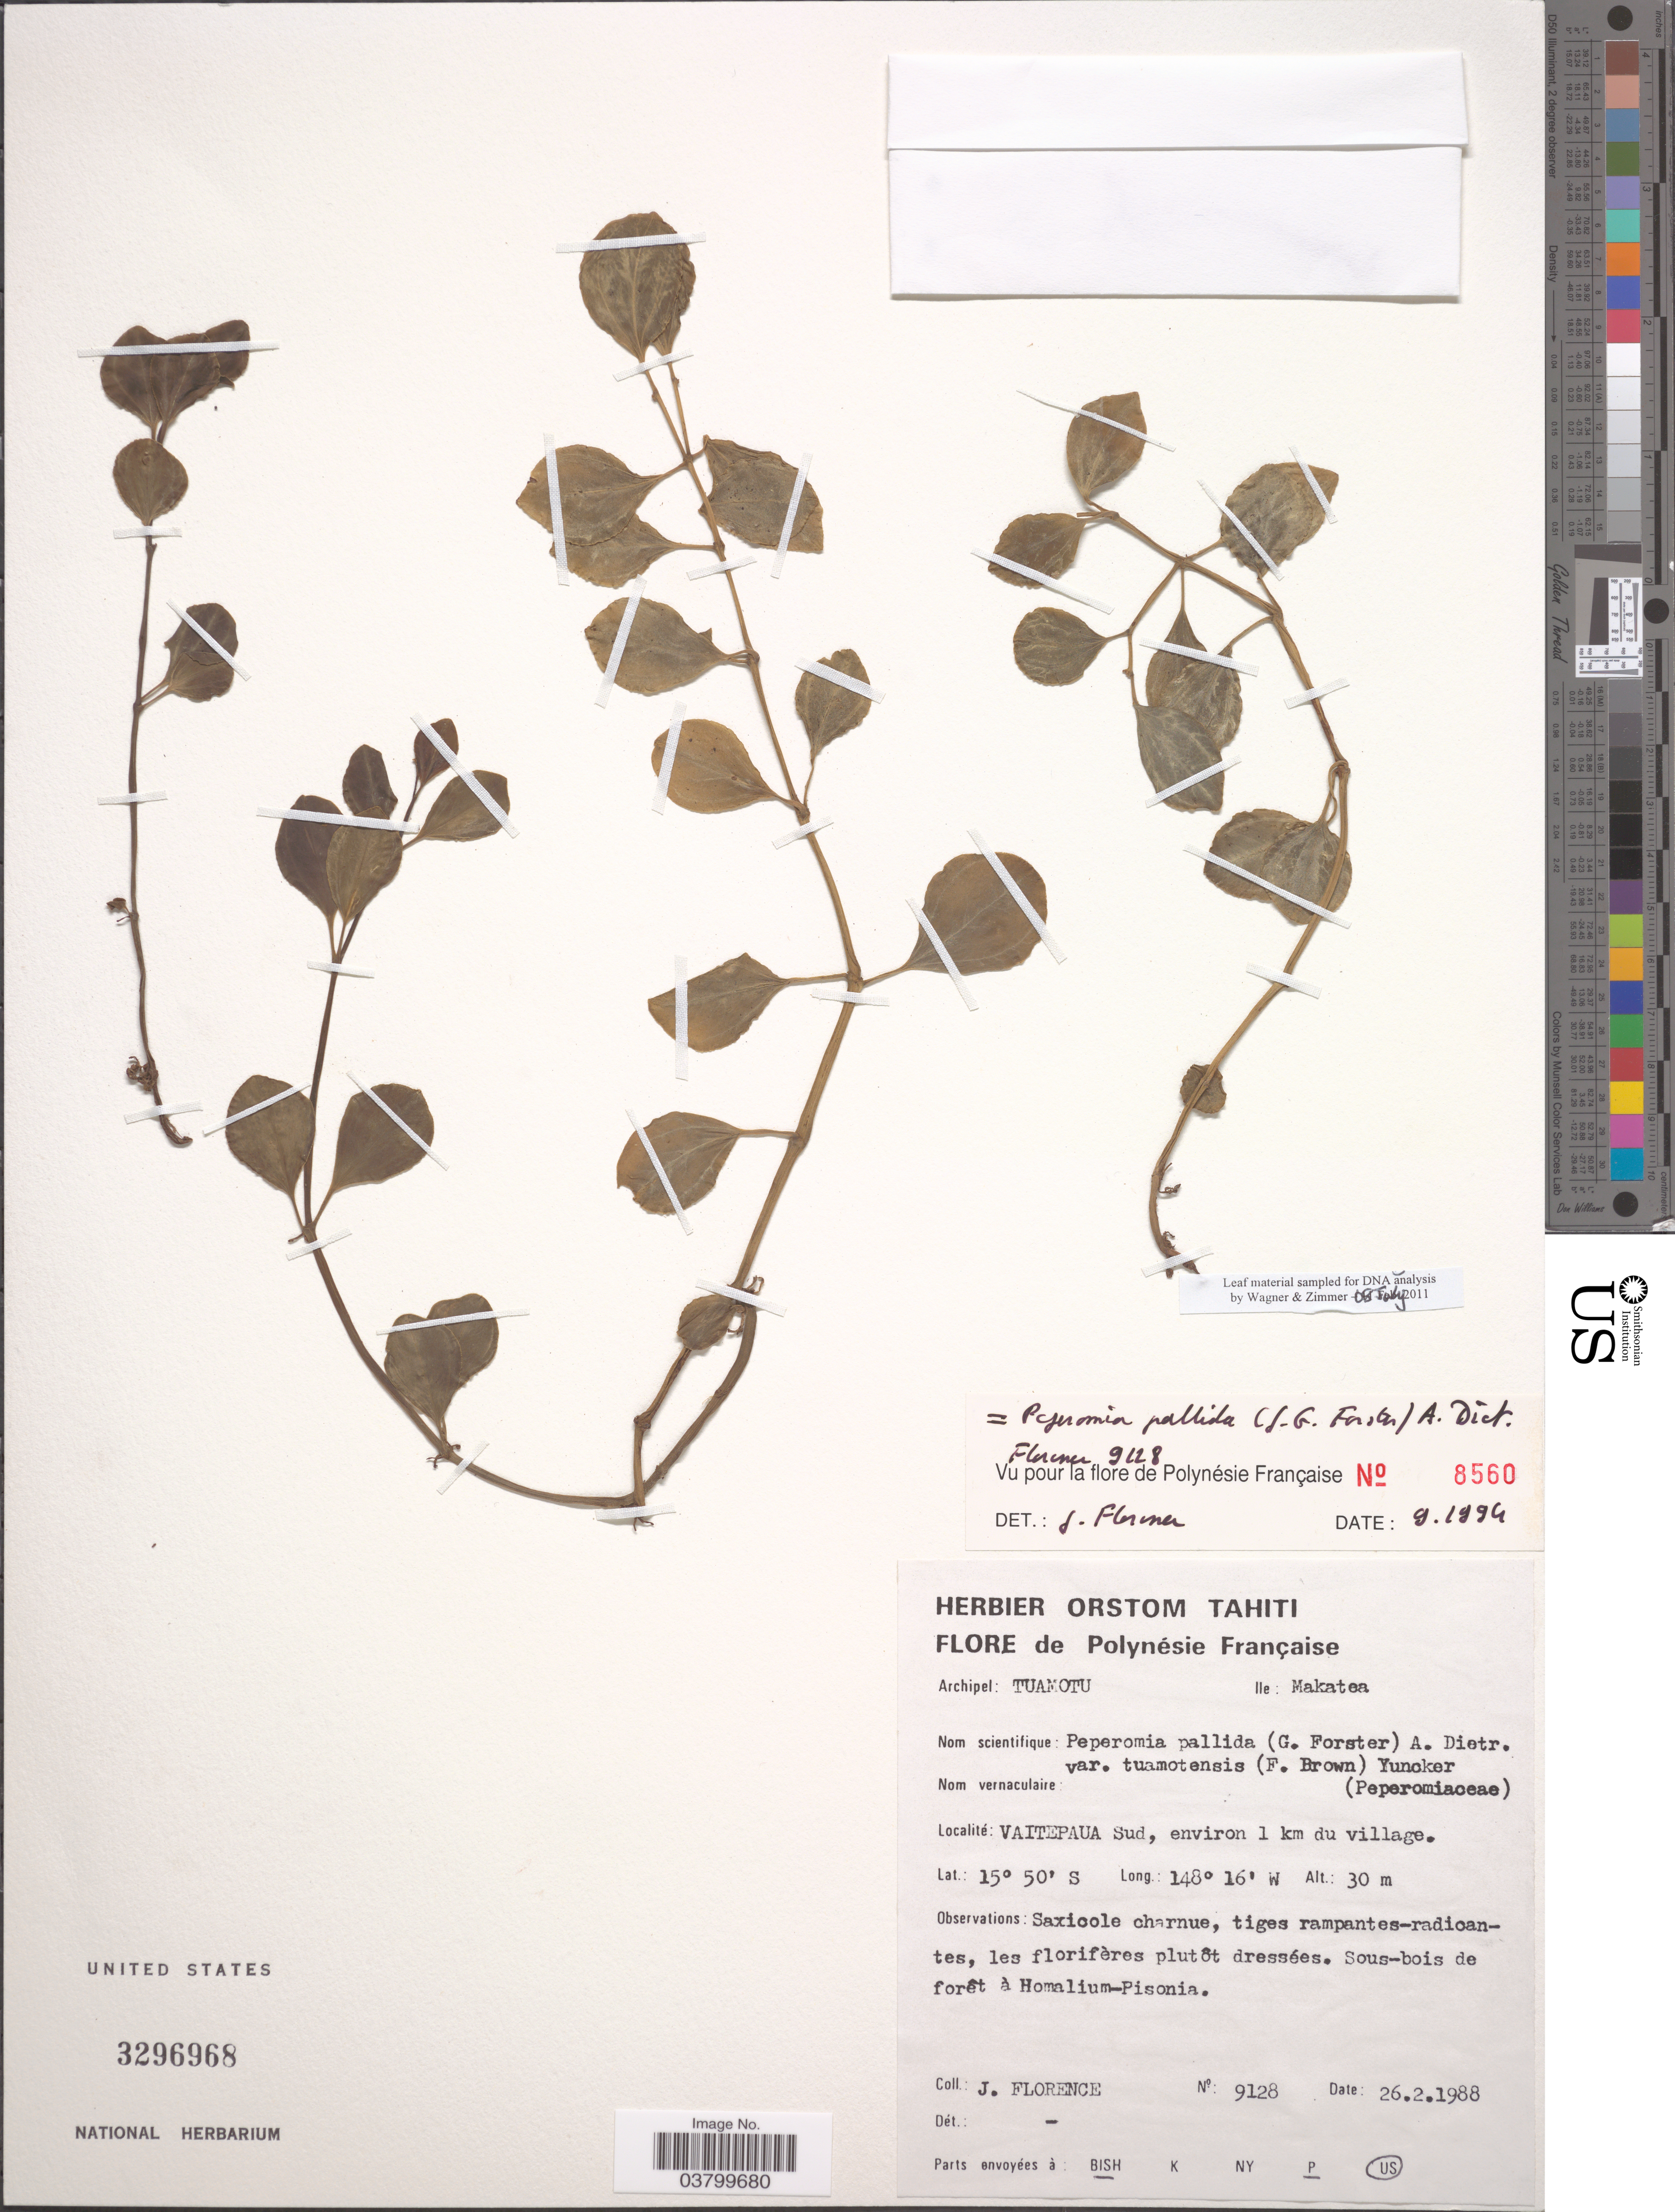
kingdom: Plantae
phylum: Tracheophyta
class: Magnoliopsida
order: Piperales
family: Piperaceae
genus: Peperomia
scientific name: Peperomia pallida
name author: (G. Forst.) Dietr.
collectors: J. Florence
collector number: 9128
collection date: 1988-02-26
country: French Polynesia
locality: Archipel: Tuamotu. Ile: Makatea. Vaitepaua Sud, environ 1 km du village.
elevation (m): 30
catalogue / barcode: US 3296968